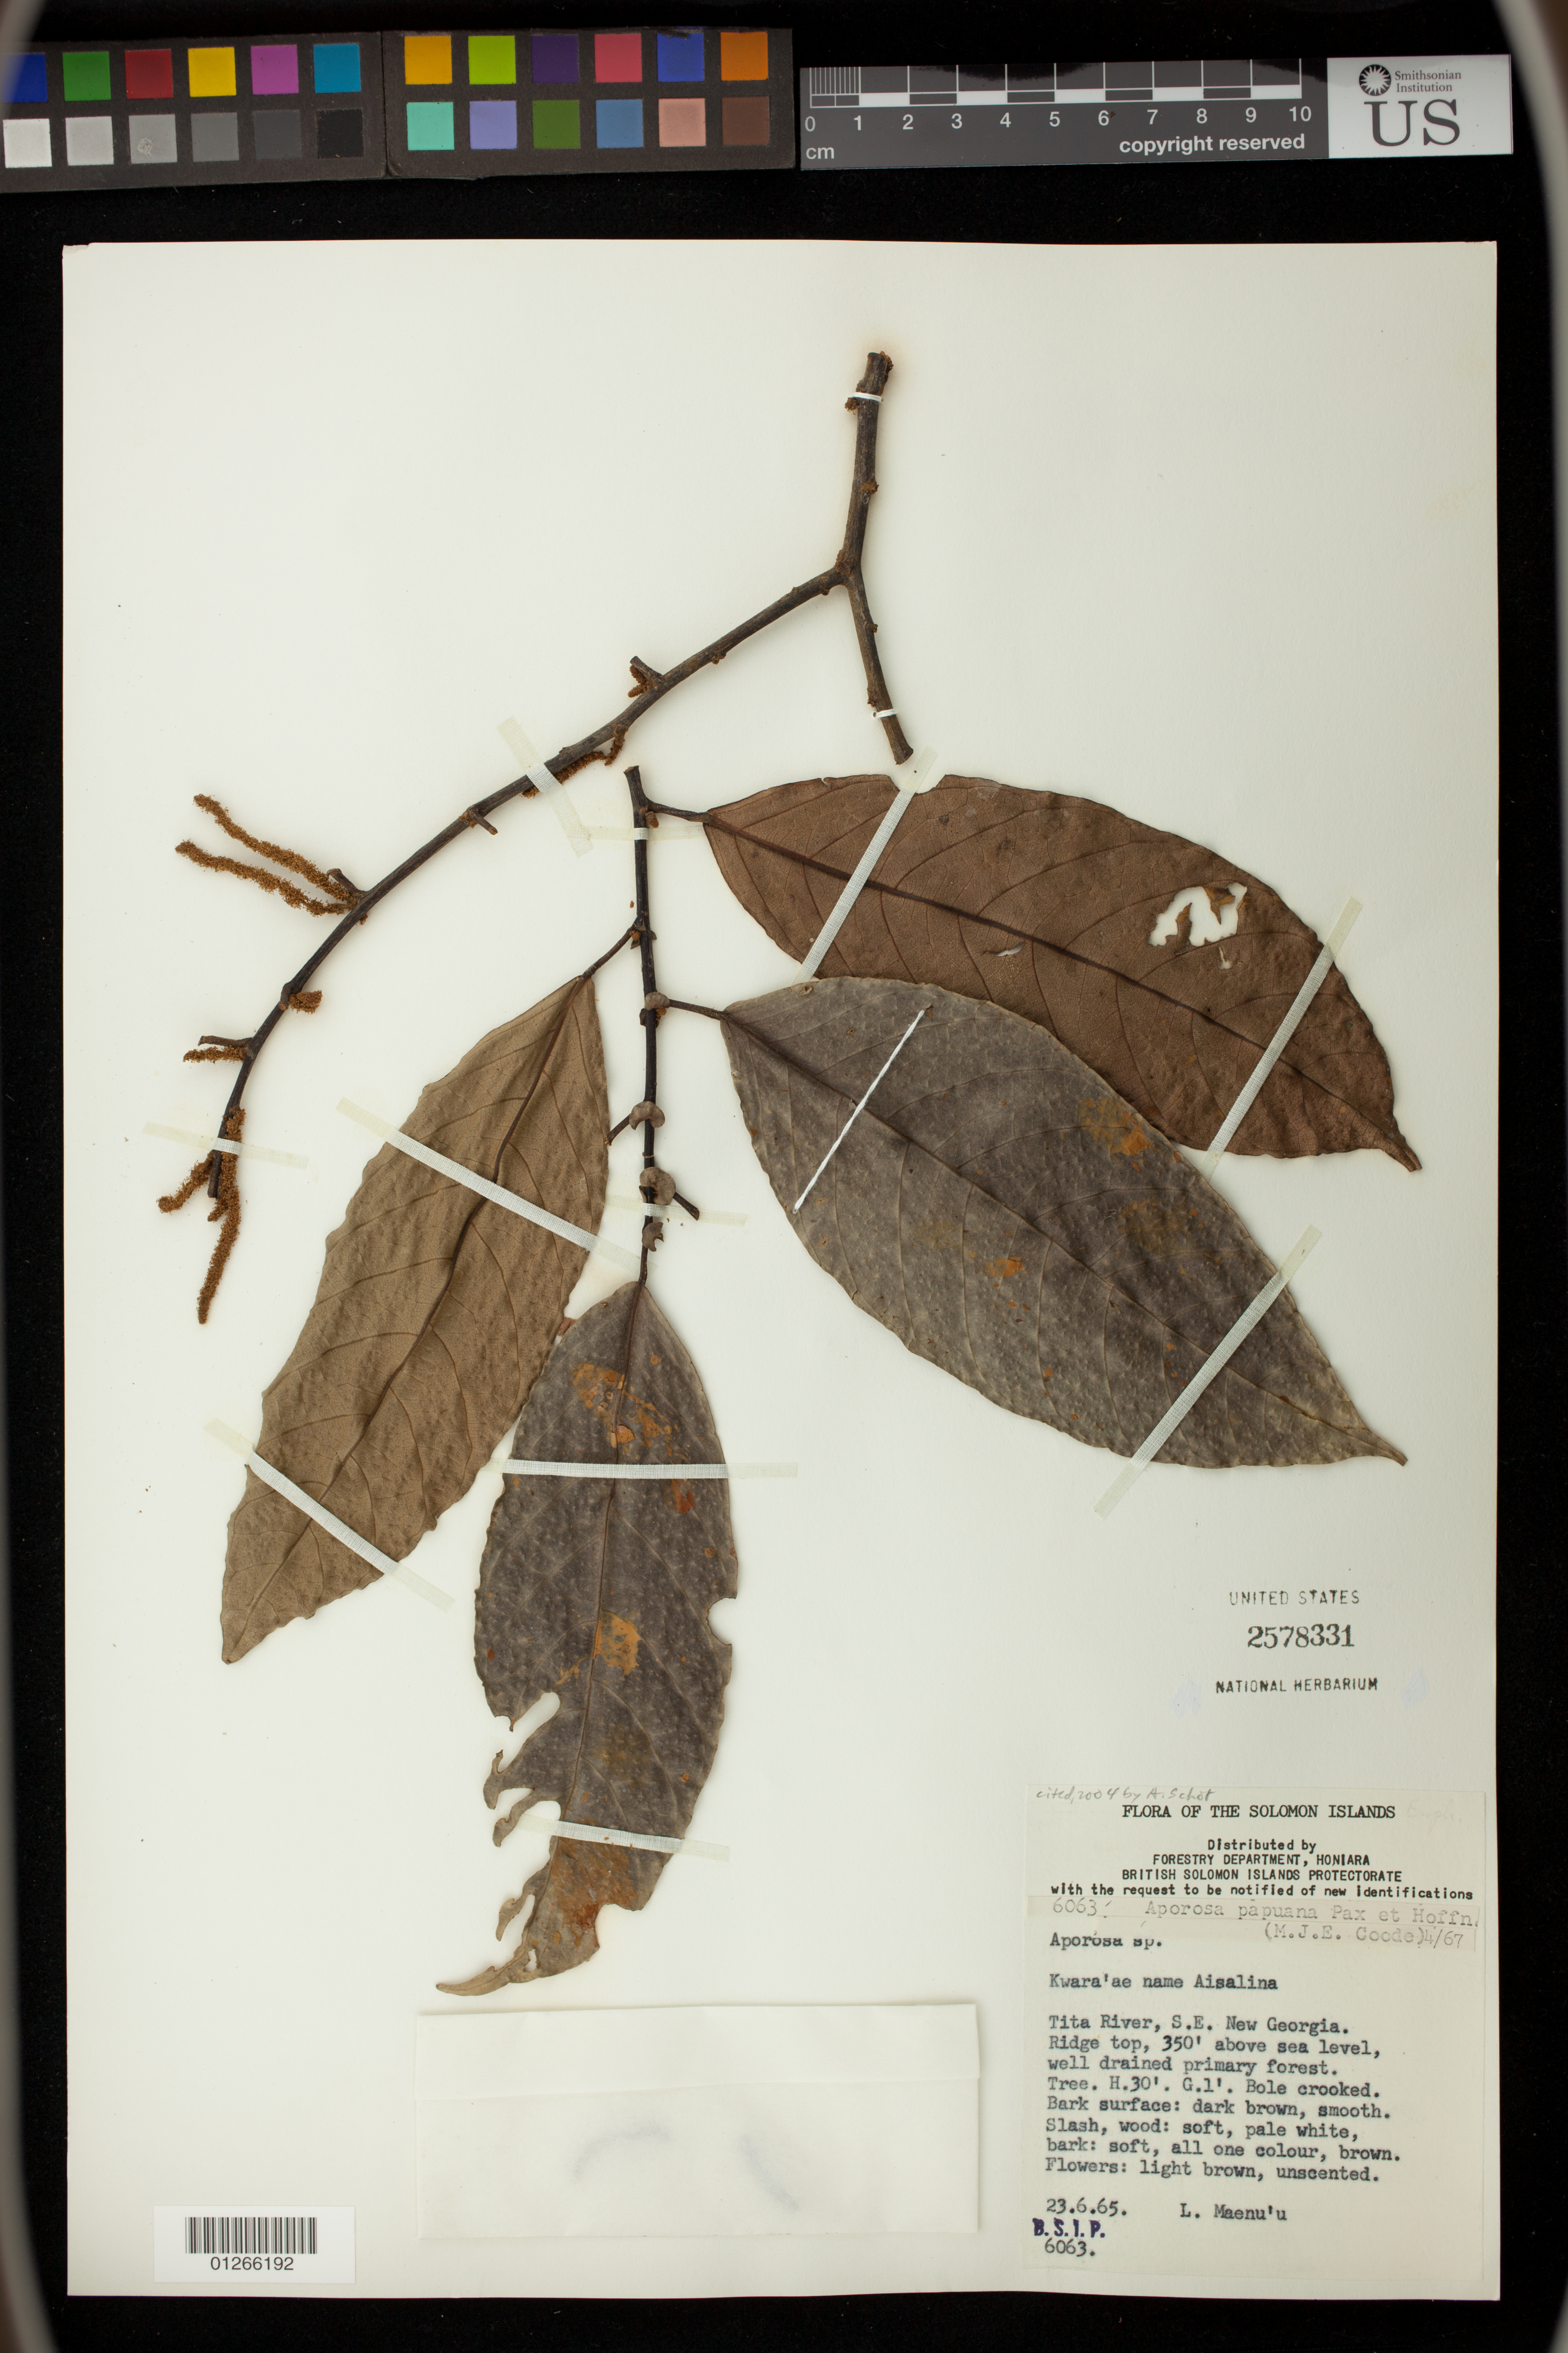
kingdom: Plantae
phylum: Tracheophyta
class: Magnoliopsida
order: Malpighiales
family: Phyllanthaceae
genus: Aporosa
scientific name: Aporosa papuana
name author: Pax & K. Hoffm.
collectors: L. Maenu'u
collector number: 6063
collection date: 1965-06-23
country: Solomon Islands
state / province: Solomon Islands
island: New Georgia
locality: Tita River, S.E. New Georgia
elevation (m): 107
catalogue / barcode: US 2578331